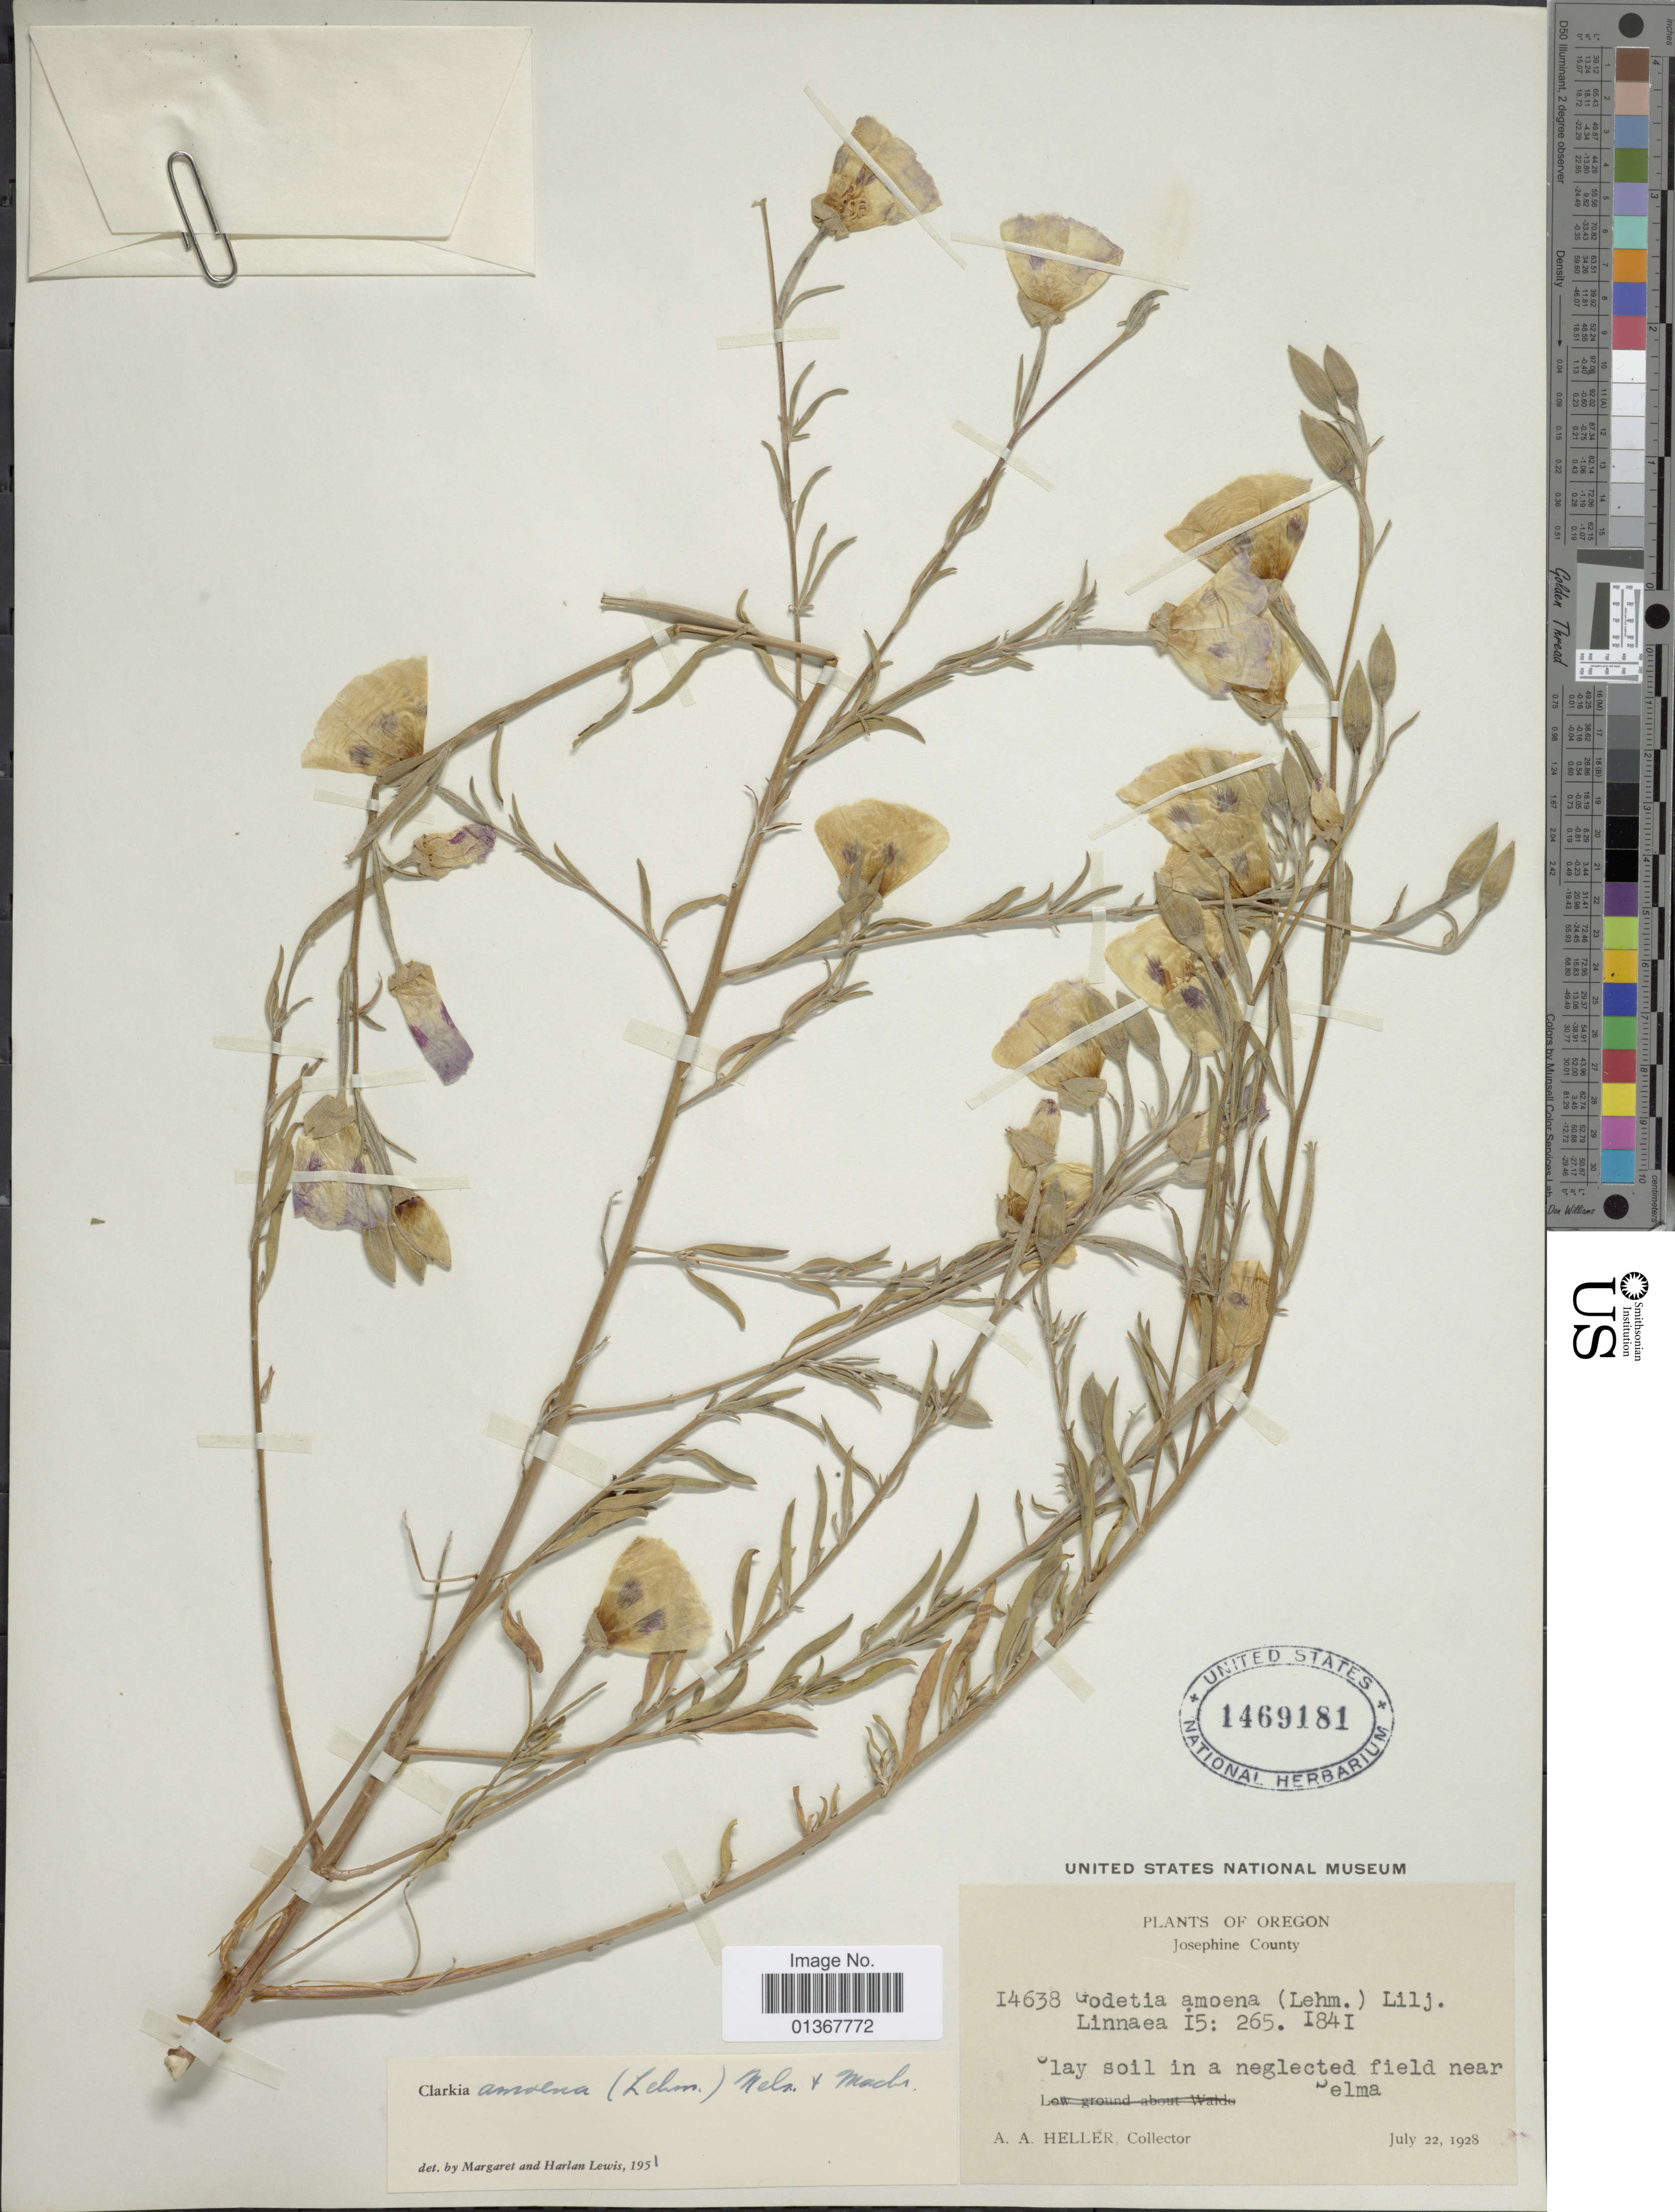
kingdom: Plantae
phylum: Tracheophyta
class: Magnoliopsida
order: Myrtales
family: Onagraceae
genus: Clarkia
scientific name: Clarkia amoena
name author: (Lehm.) A. Nelson & J.F. Macbr.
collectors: A. A. Heller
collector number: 14638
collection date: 1928-07-22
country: United States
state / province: Oregon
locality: Josephine County, Clay soil in a neglected field near Delma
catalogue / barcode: US 1469181